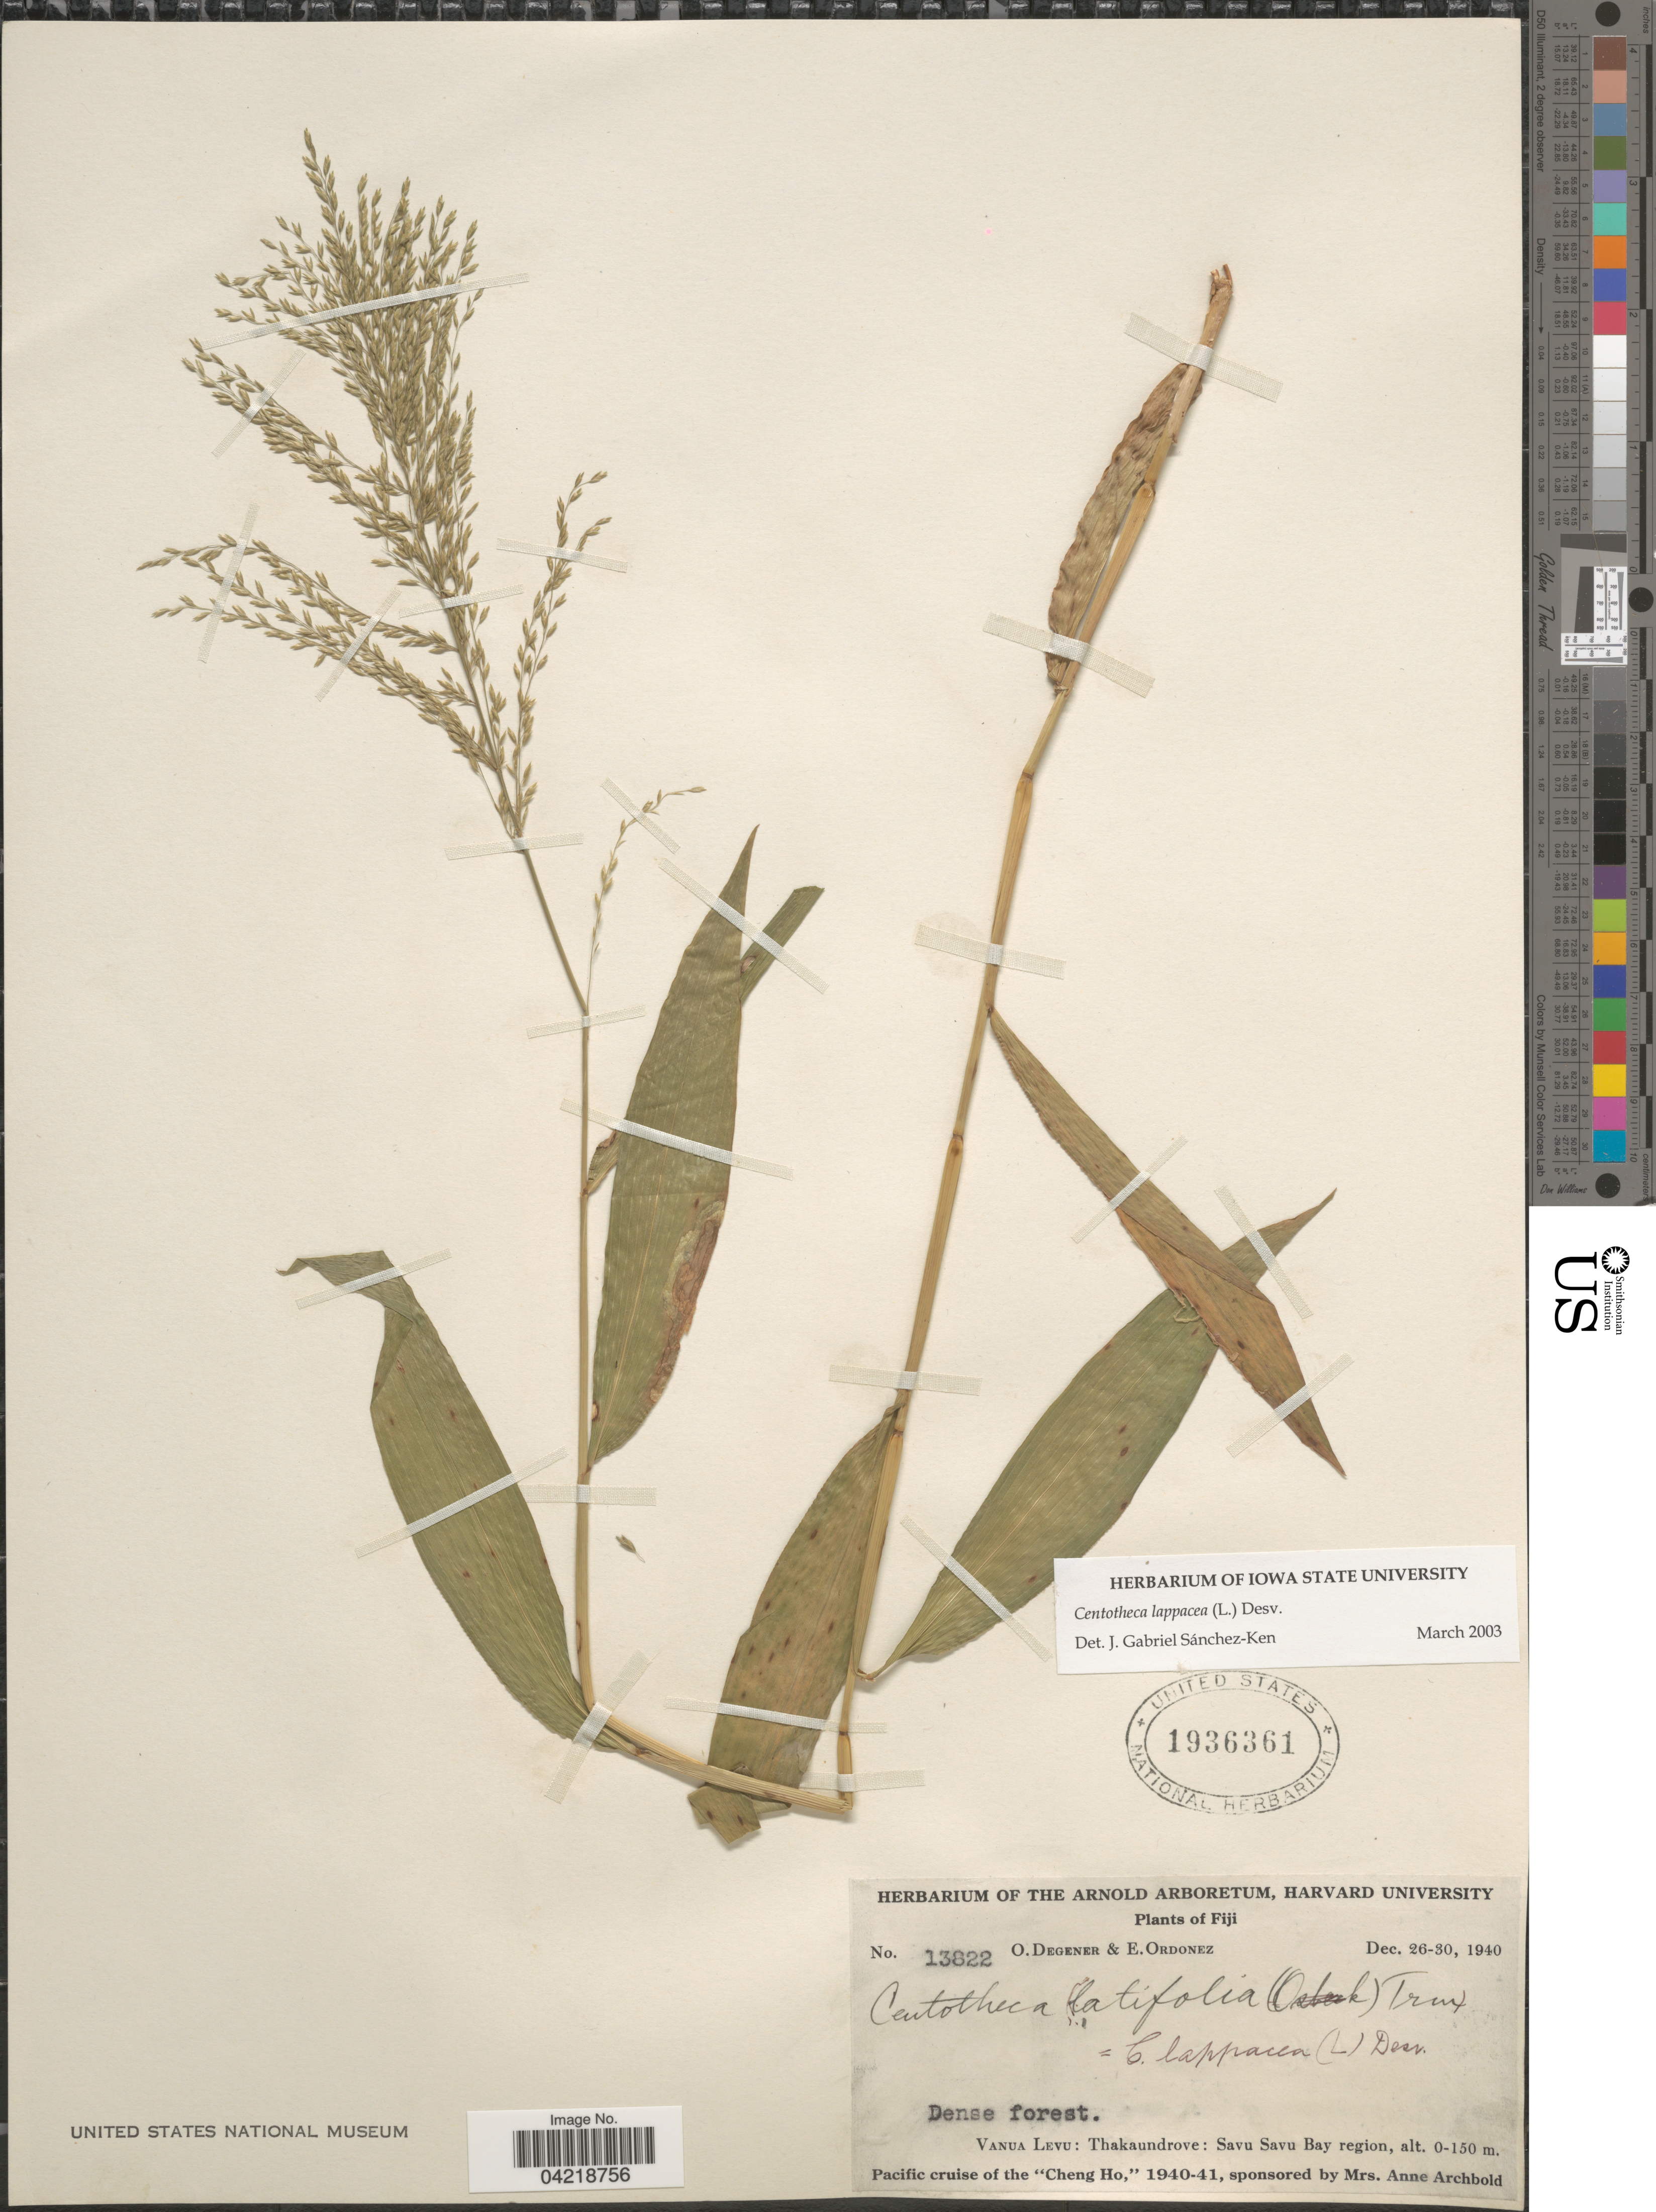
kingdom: Plantae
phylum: Tracheophyta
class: Liliopsida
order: Poales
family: Poaceae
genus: Centotheca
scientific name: Centotheca lappacea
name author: (L.) Desv.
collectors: O. Degener & E. Ordonez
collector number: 13822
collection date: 1940-12-26/1940-12-30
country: Fiji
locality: Vanua Levu: Thakaundrove: Savu Savu Bay region.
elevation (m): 0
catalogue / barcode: US 1936361